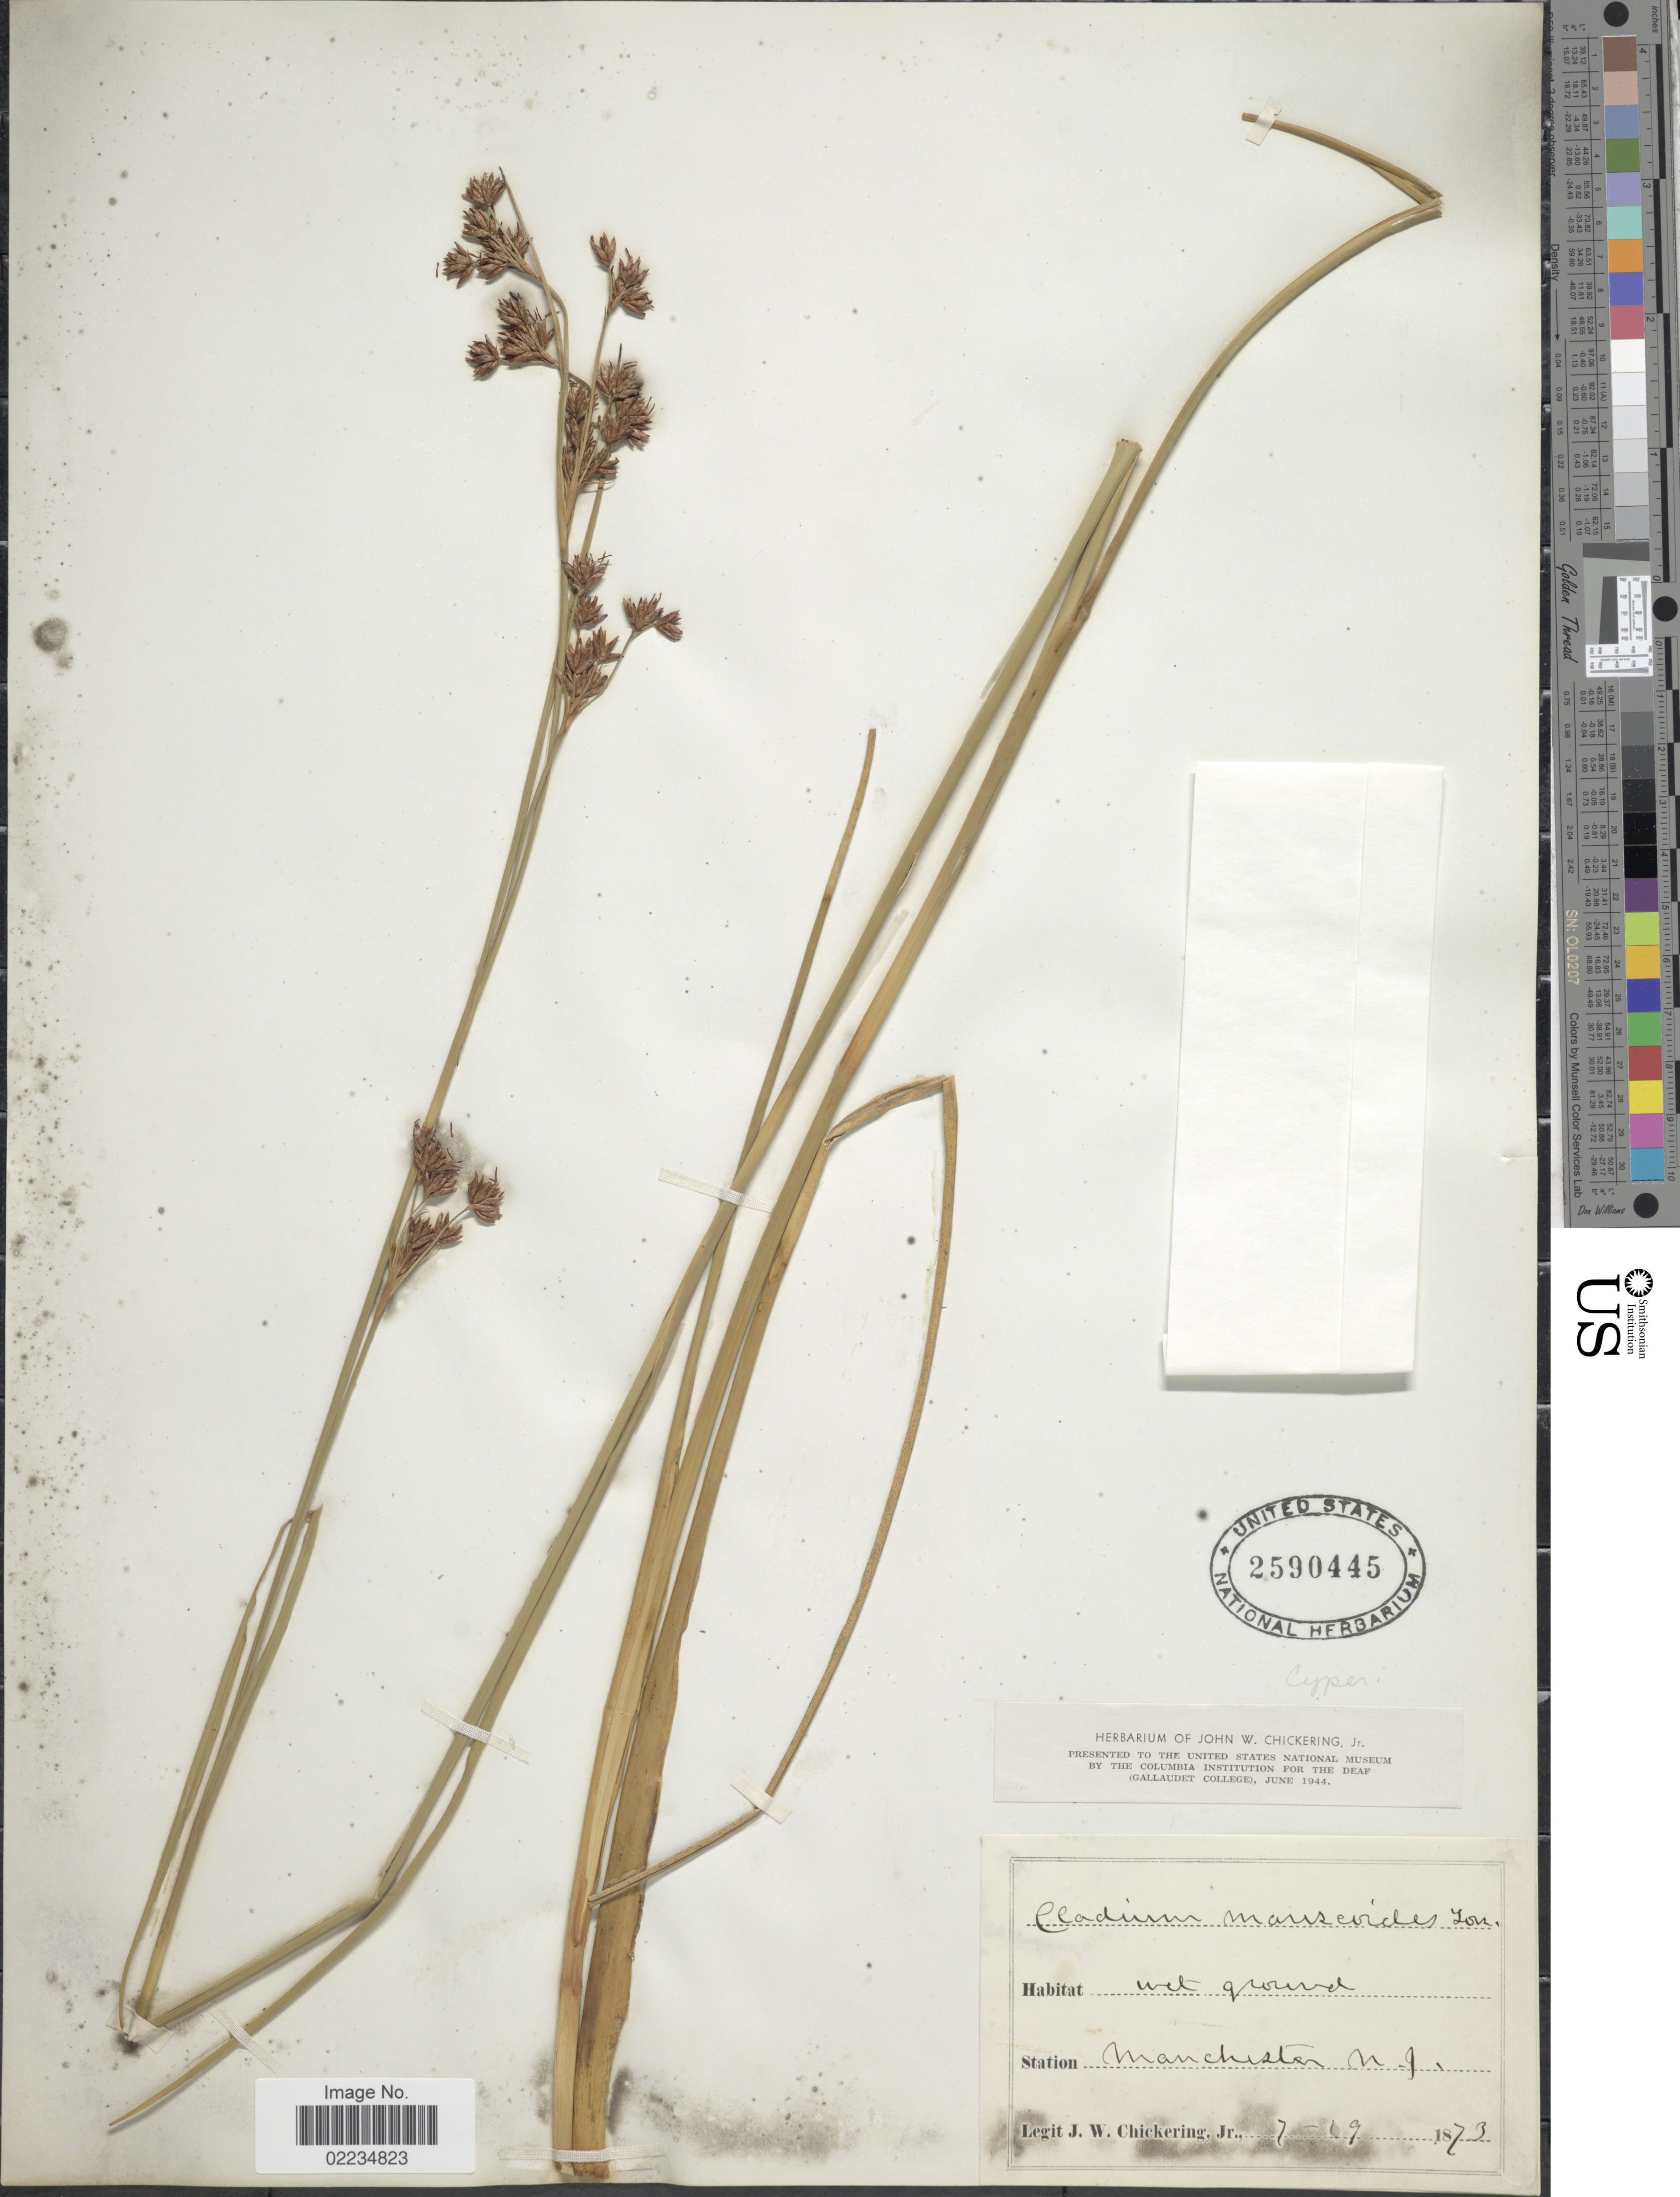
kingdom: Plantae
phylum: Tracheophyta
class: Liliopsida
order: Poales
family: Cyperaceae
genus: Cladium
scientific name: Cladium mariscoides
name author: (Muhl.) Torr.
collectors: J. W. Chickering Jr.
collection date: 1873-07-19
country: United States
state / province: New Jersey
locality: Manchester, N.J.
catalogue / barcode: US 2590445